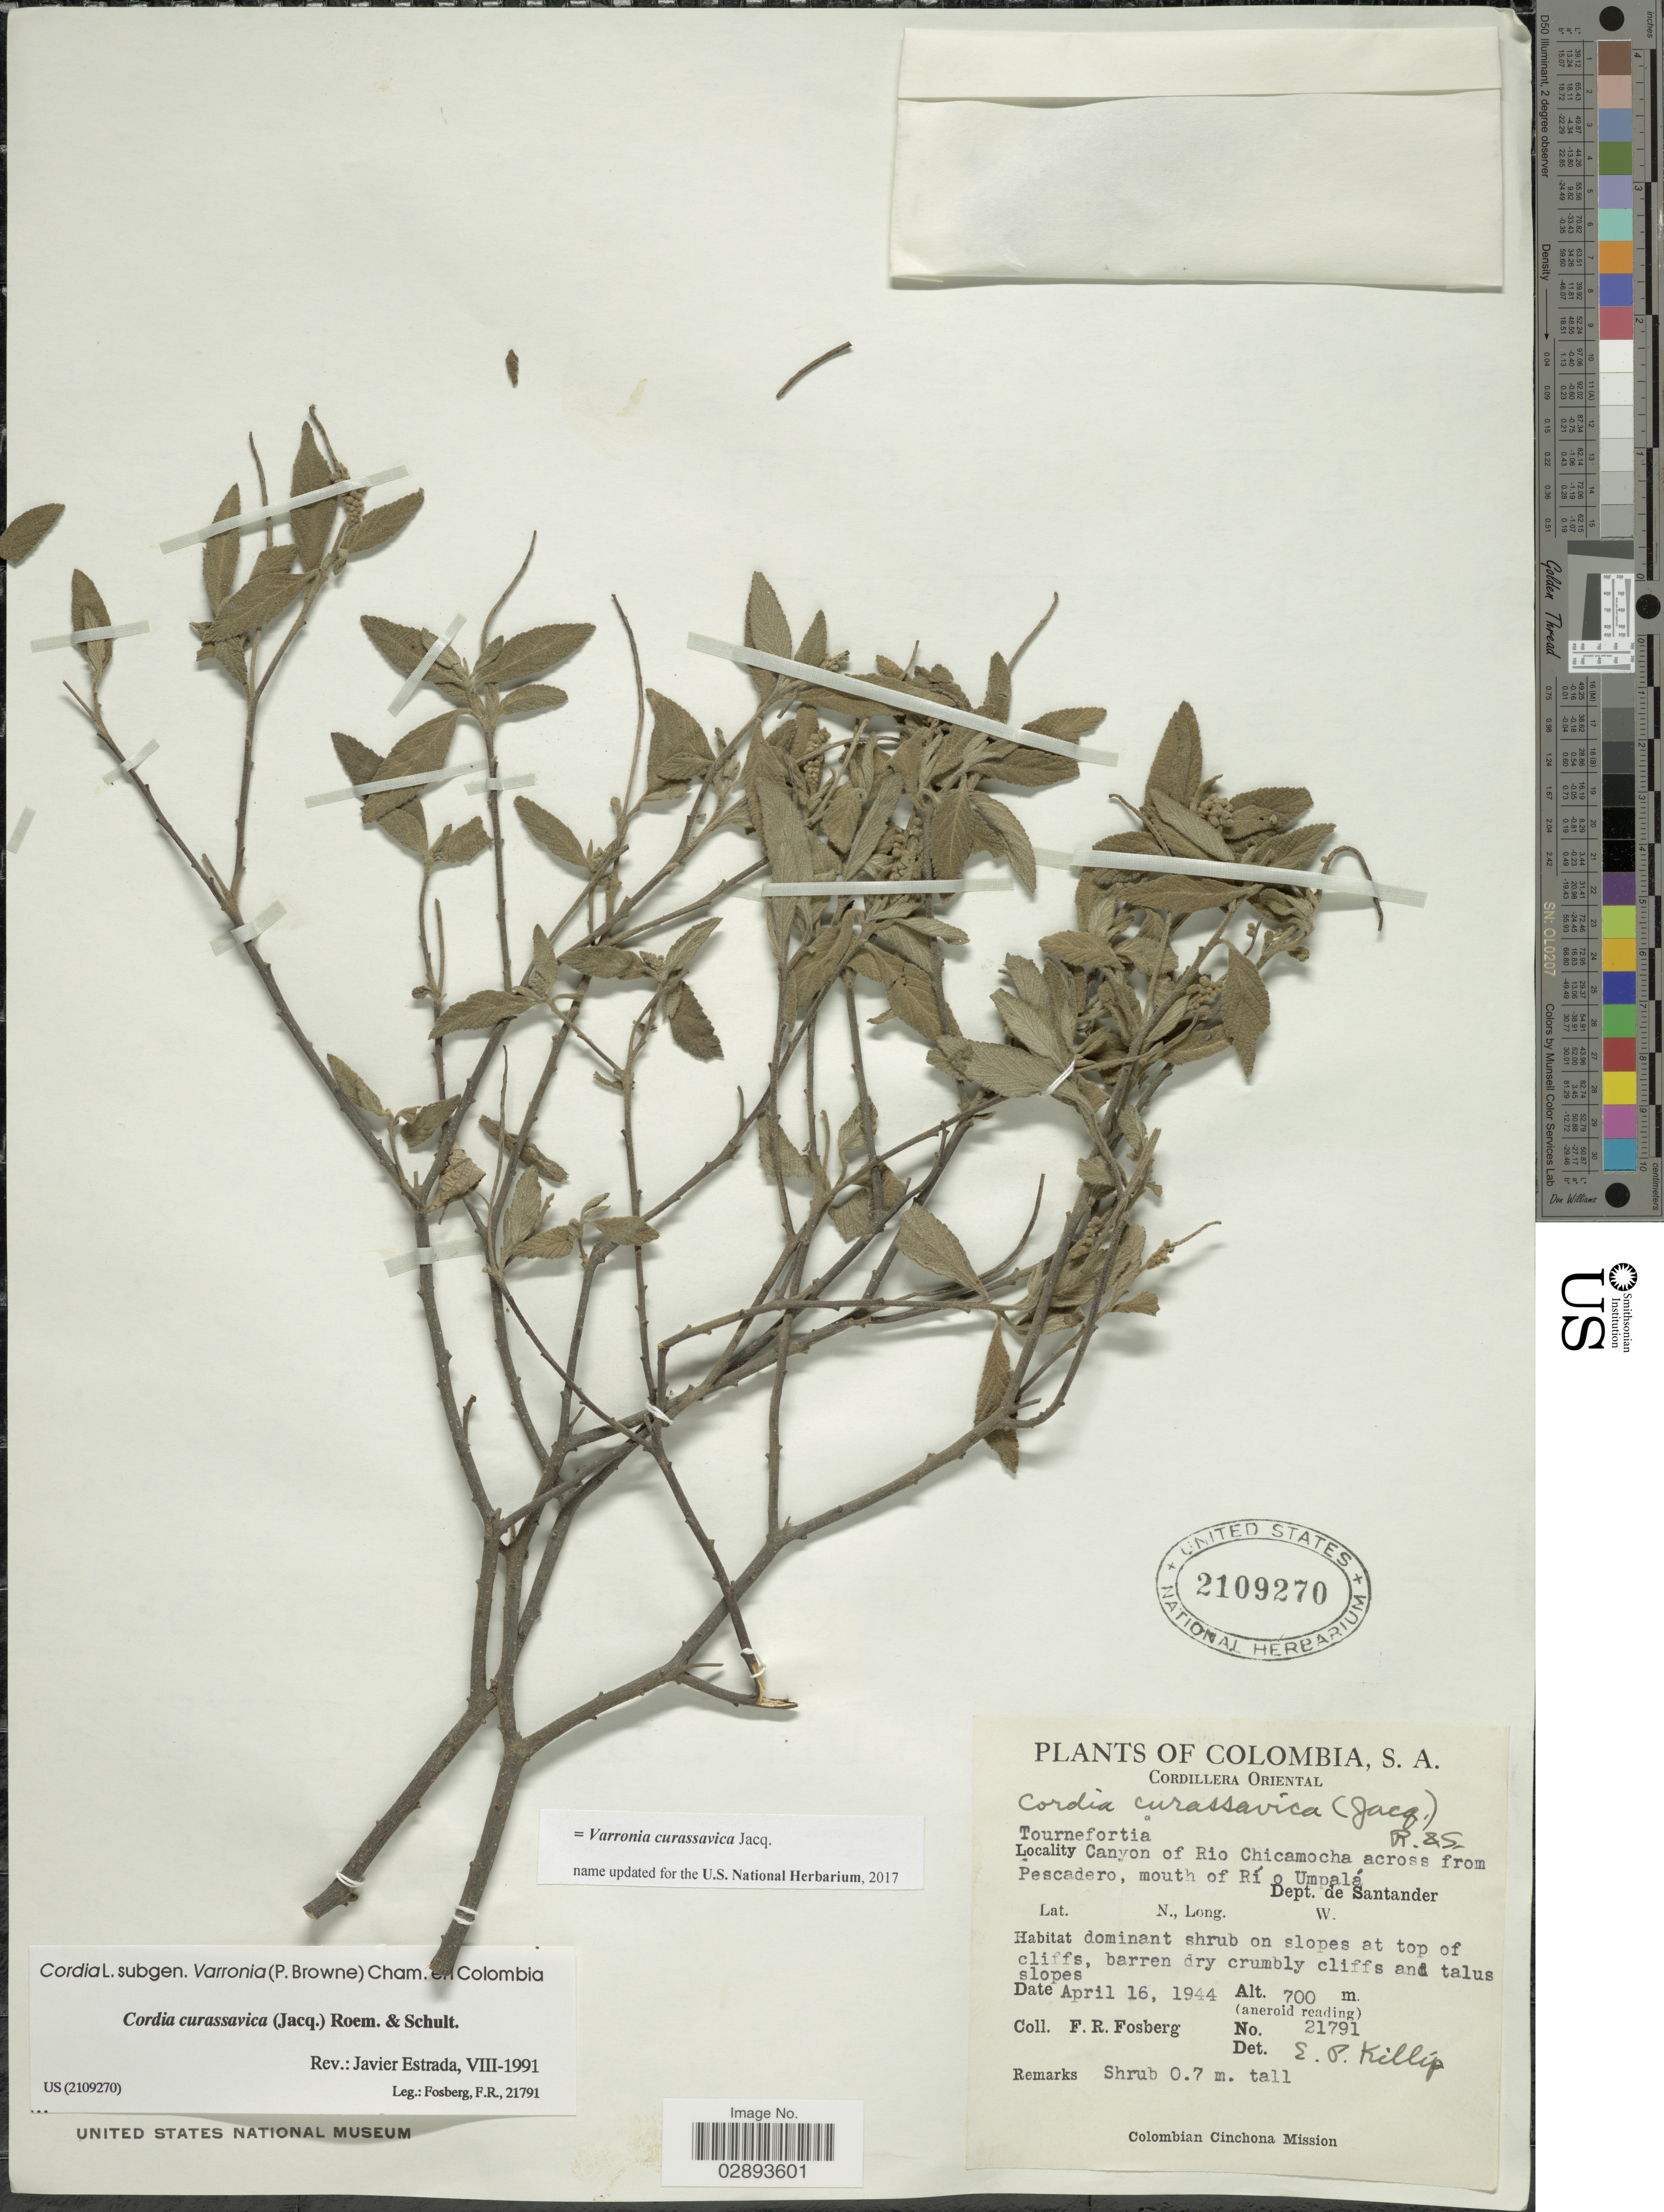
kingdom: Plantae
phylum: Tracheophyta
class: Magnoliopsida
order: Boraginales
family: Cordiaceae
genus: Varronia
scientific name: Varronia curassavica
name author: Jacq.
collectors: F. R. Fosberg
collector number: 21791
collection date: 1944-04-16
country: Colombia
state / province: Santander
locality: Canyon of Rio Chicamocha across from Pescadero, mouth of Río Umpalá, Dept. de Santander.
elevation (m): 700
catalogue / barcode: US 2109270